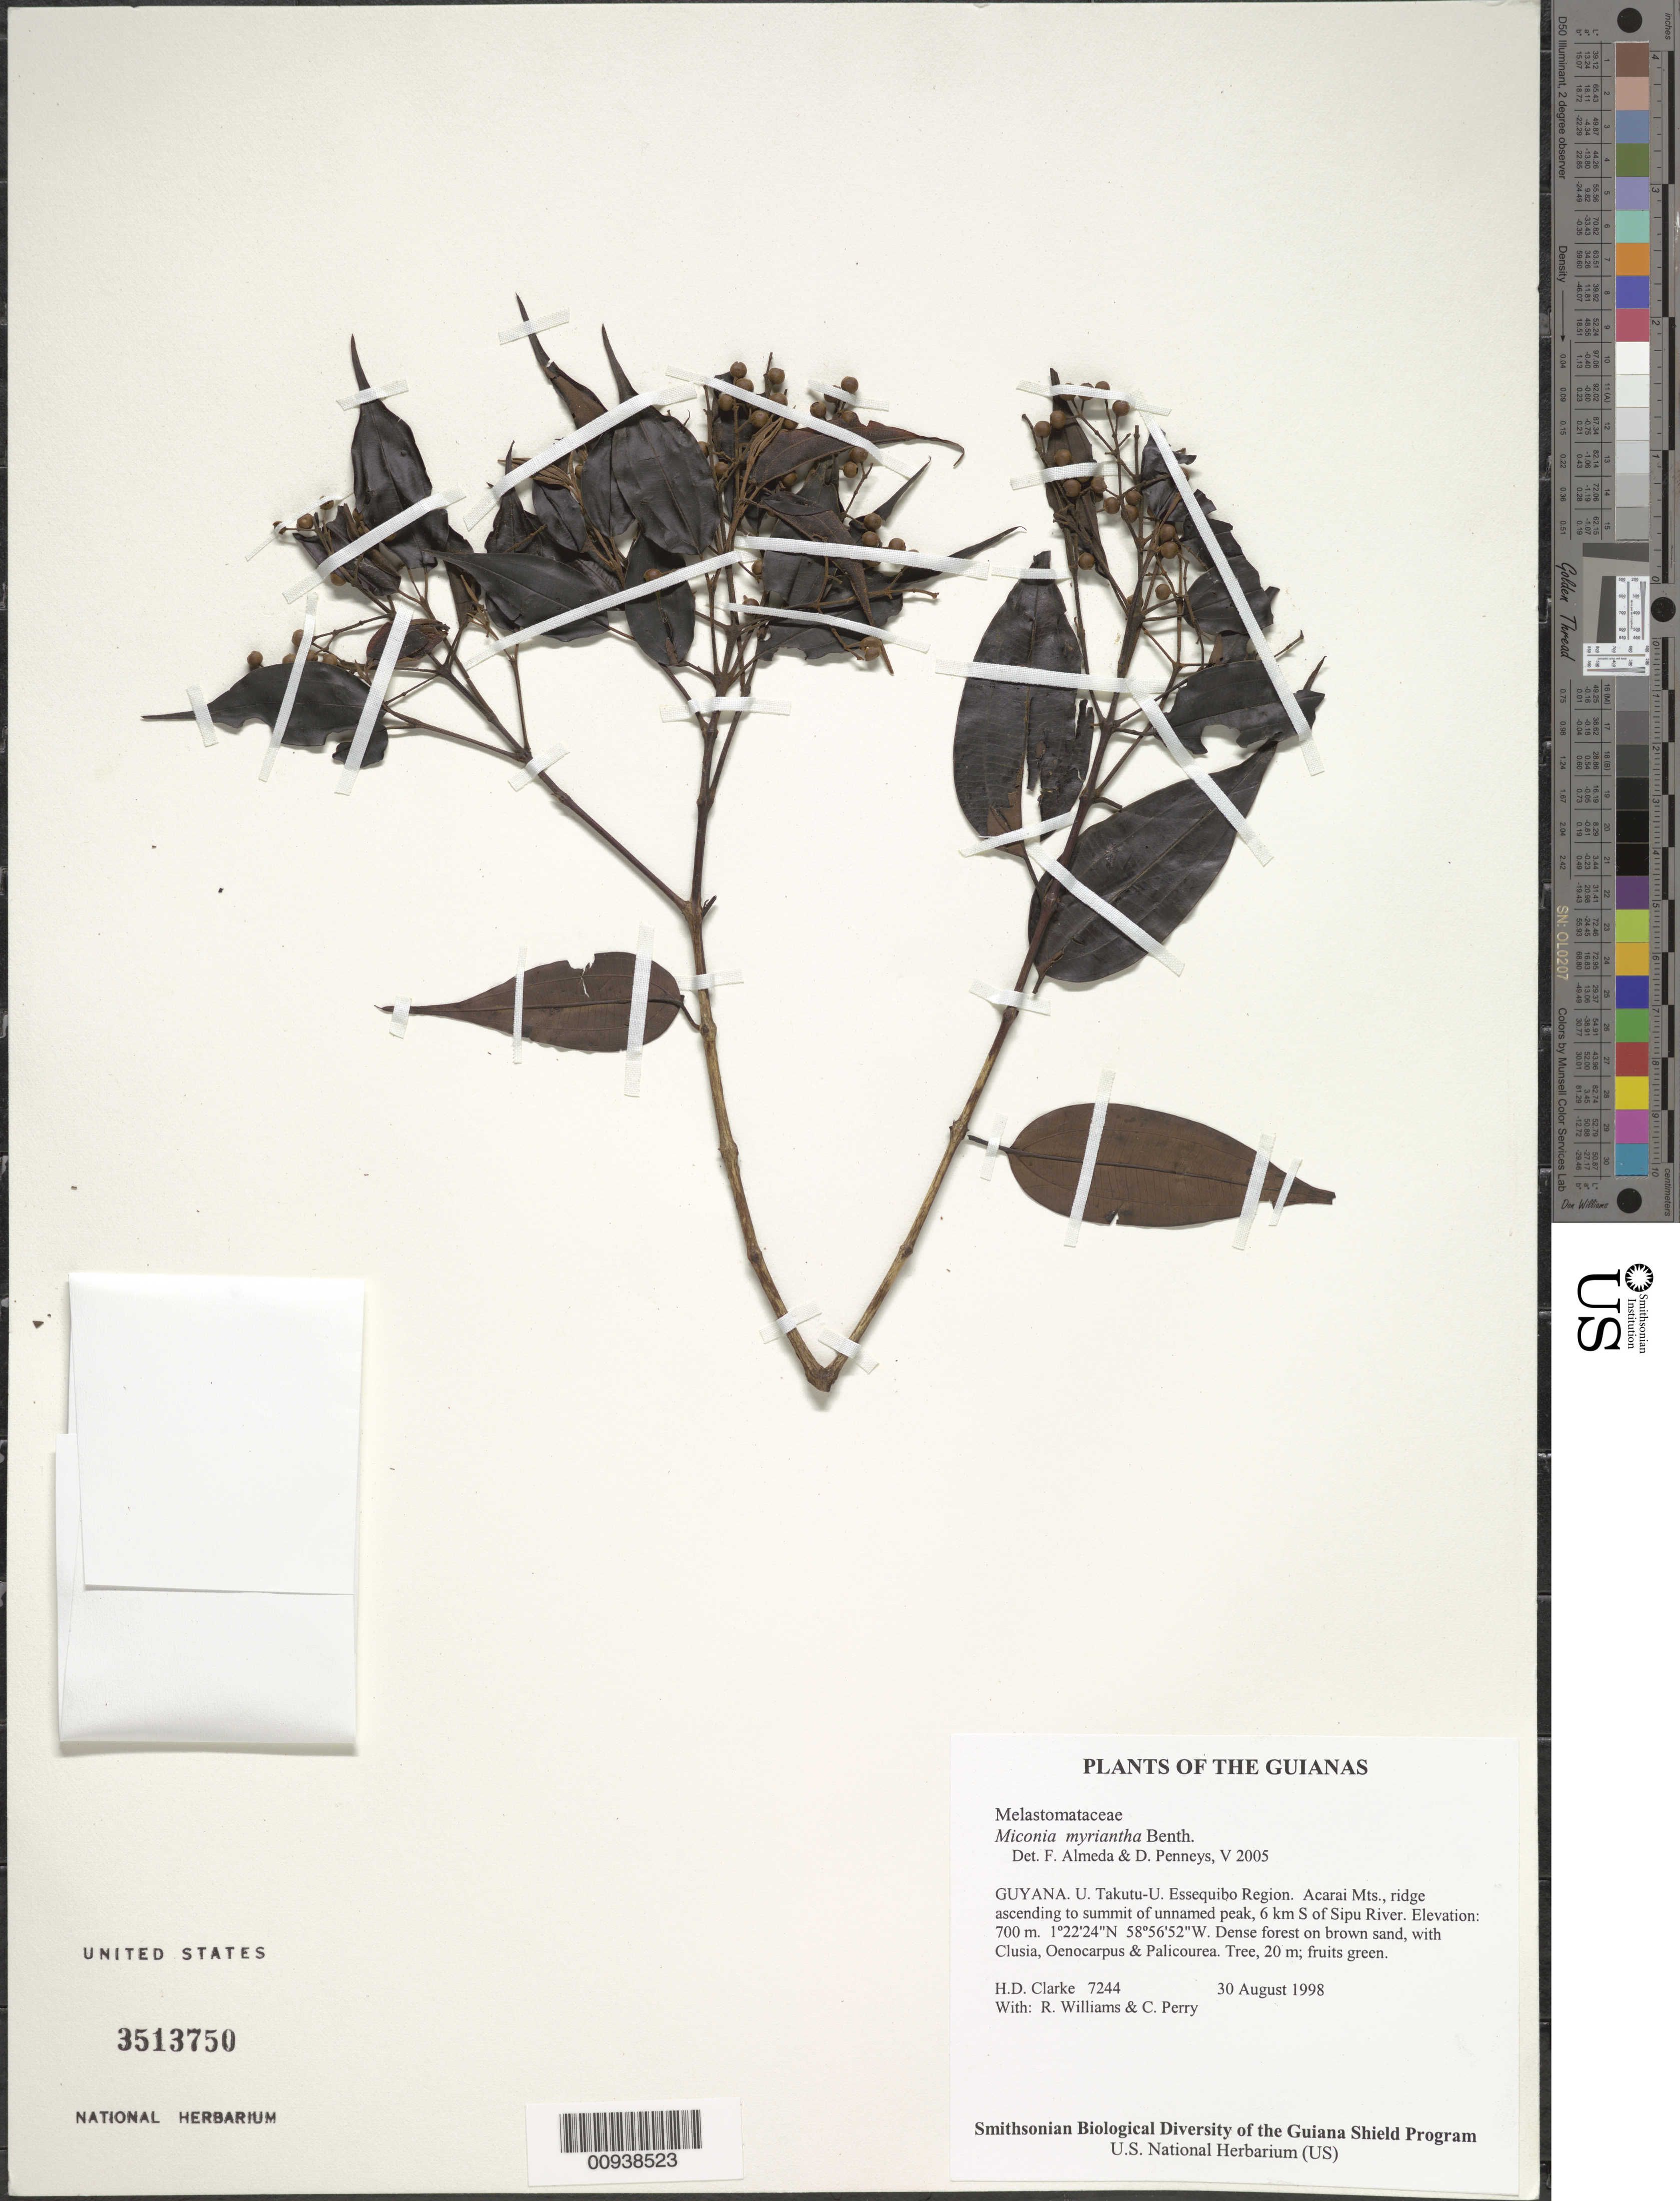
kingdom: Plantae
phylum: Tracheophyta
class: Magnoliopsida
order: Myrtales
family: Melastomataceae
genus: Miconia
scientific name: Miconia myriantha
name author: Benth.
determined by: Almeda, F.; Penneys, D. S.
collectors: H. D. Clarke, R. Williams & C. Perry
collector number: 7244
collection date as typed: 30 August 1998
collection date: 1998-08-30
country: Guyana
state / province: U. Takutu-U. Essequibo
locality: Acarai Mts., ridge ascending to summit of unnamed peak, 6 km S of Sipu River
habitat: Dense forest on brown sand, with Clusia, Oenocarpus & Palicourea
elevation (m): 700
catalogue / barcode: US 3513750